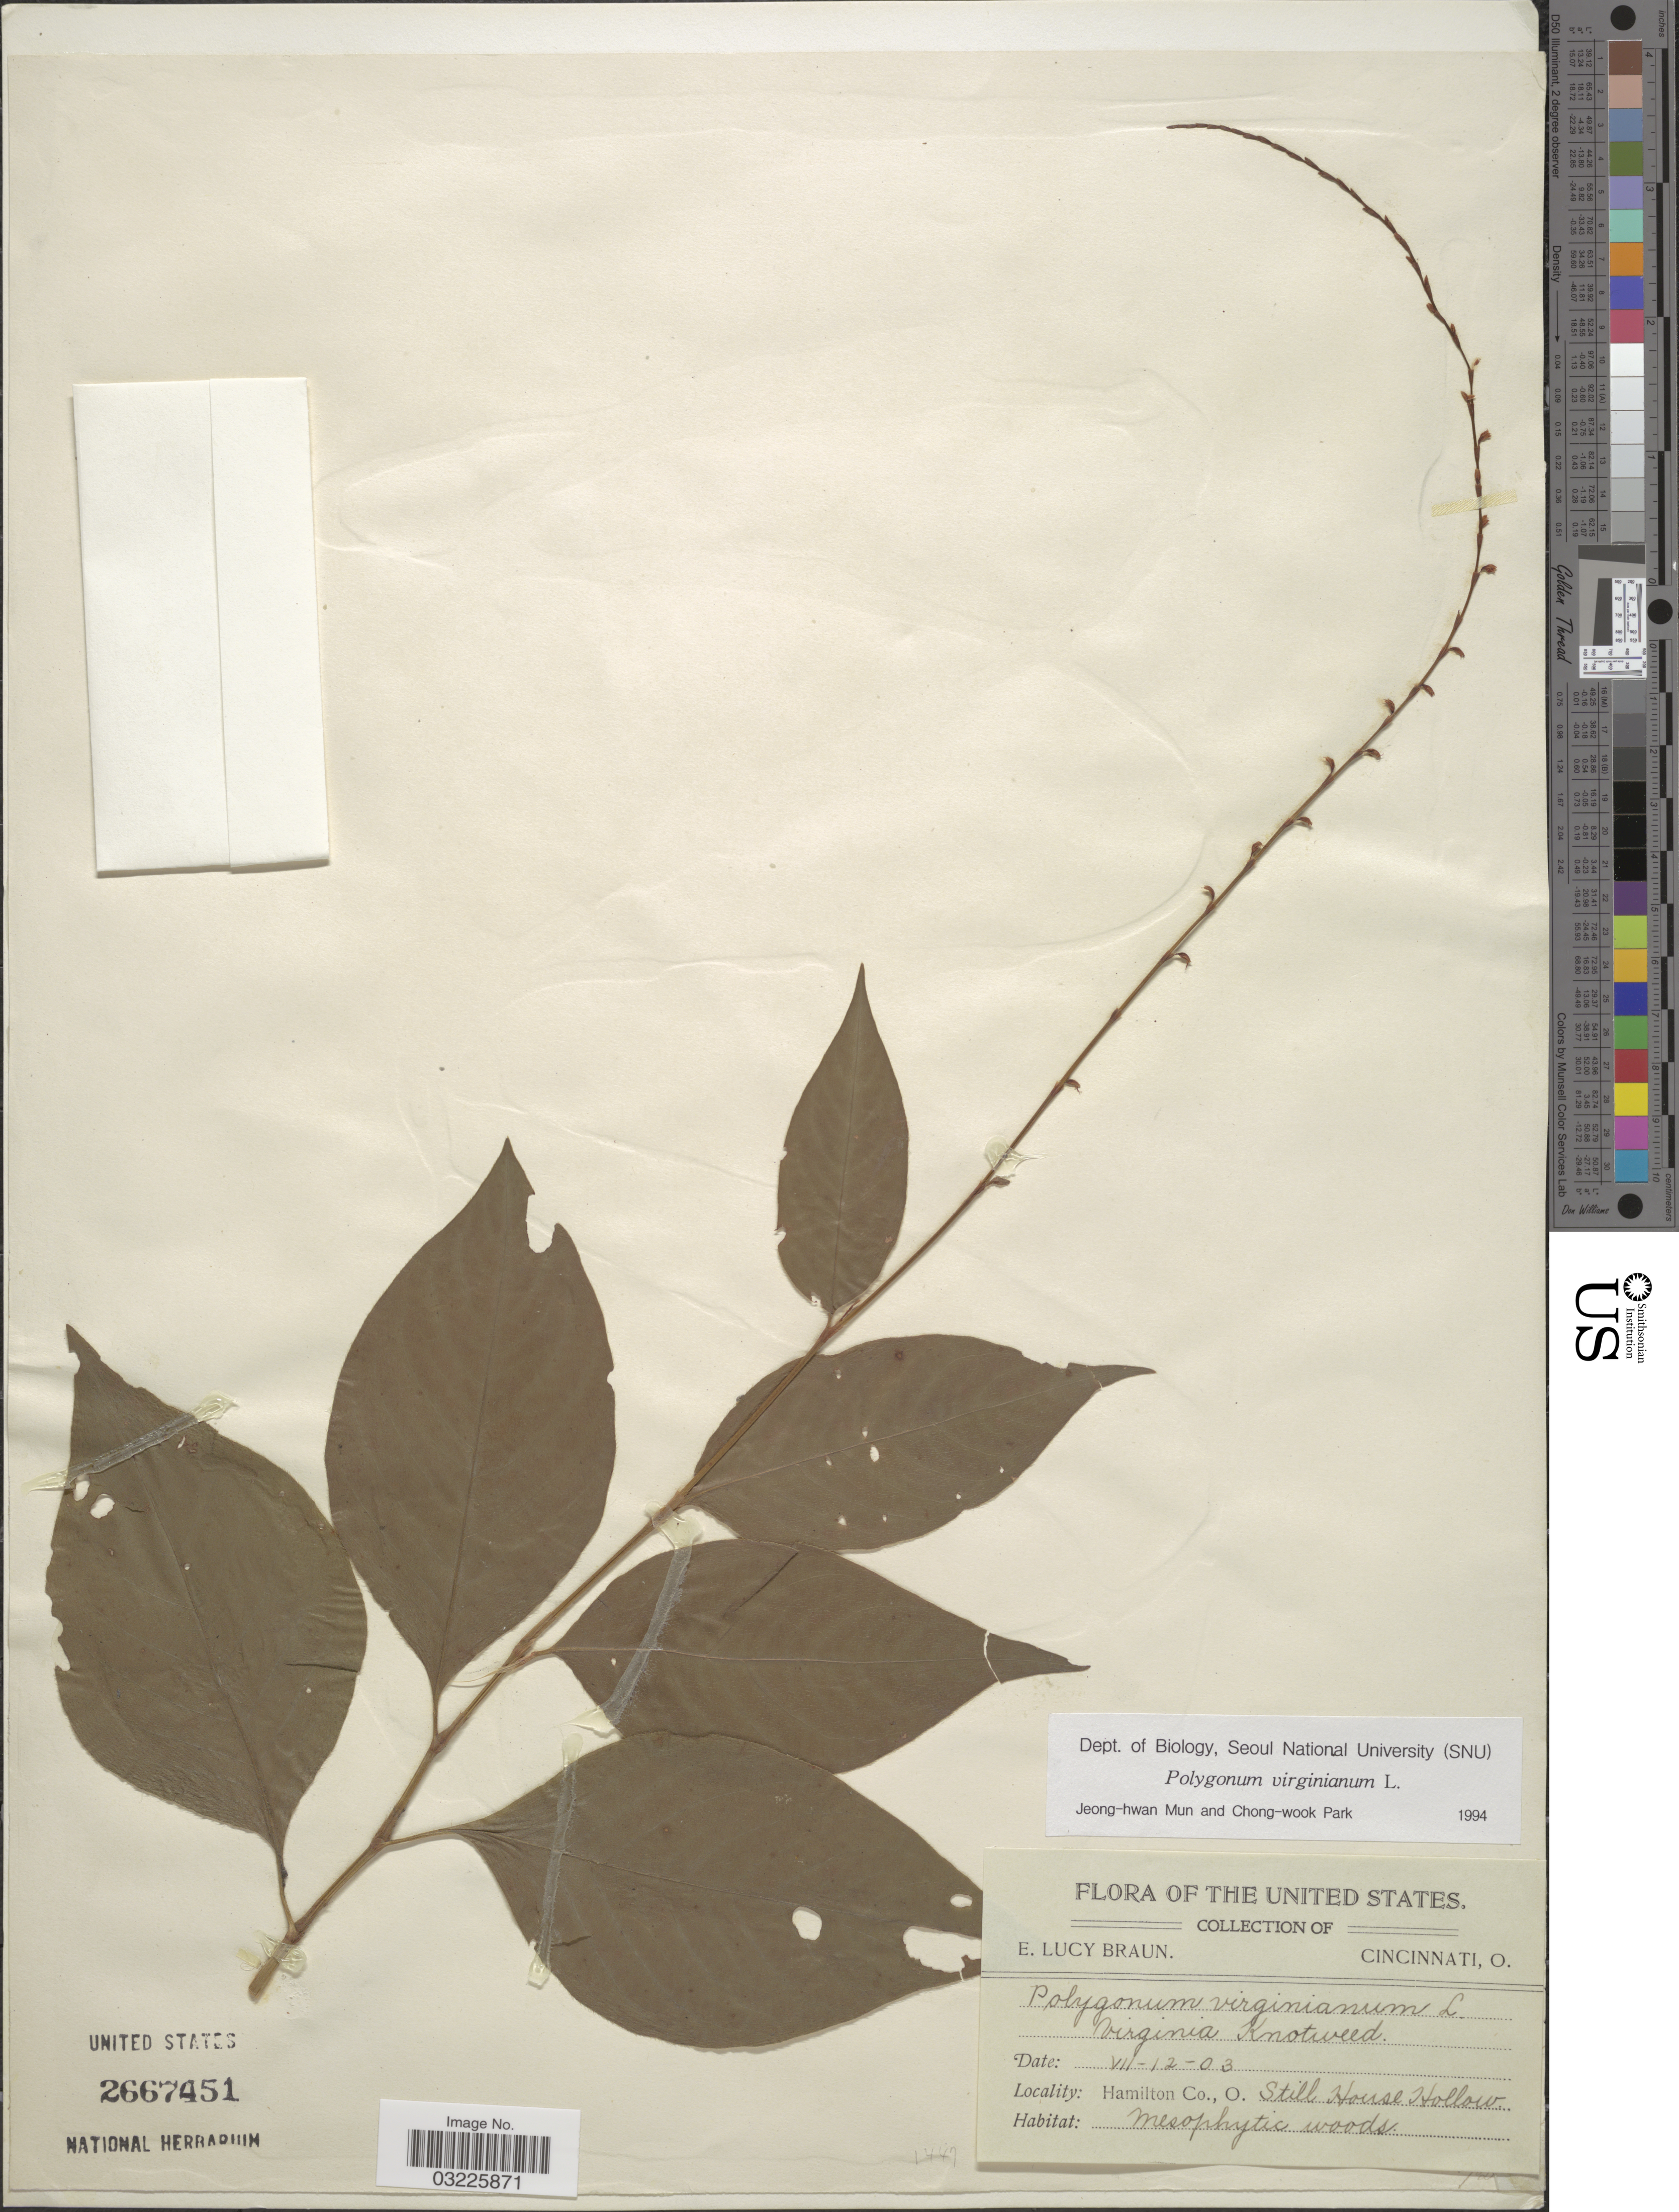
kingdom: Plantae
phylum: Tracheophyta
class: Magnoliopsida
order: Caryophyllales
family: Polygonaceae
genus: Persicaria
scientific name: Persicaria virginiana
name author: (L.) Gaertn.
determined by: Atha, D. E.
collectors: E. L. Braun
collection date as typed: Transcribed d/m/y: 12/7/3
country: United States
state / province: Ohio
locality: Hamilton Co. Still House Hollow.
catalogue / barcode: US 2667451